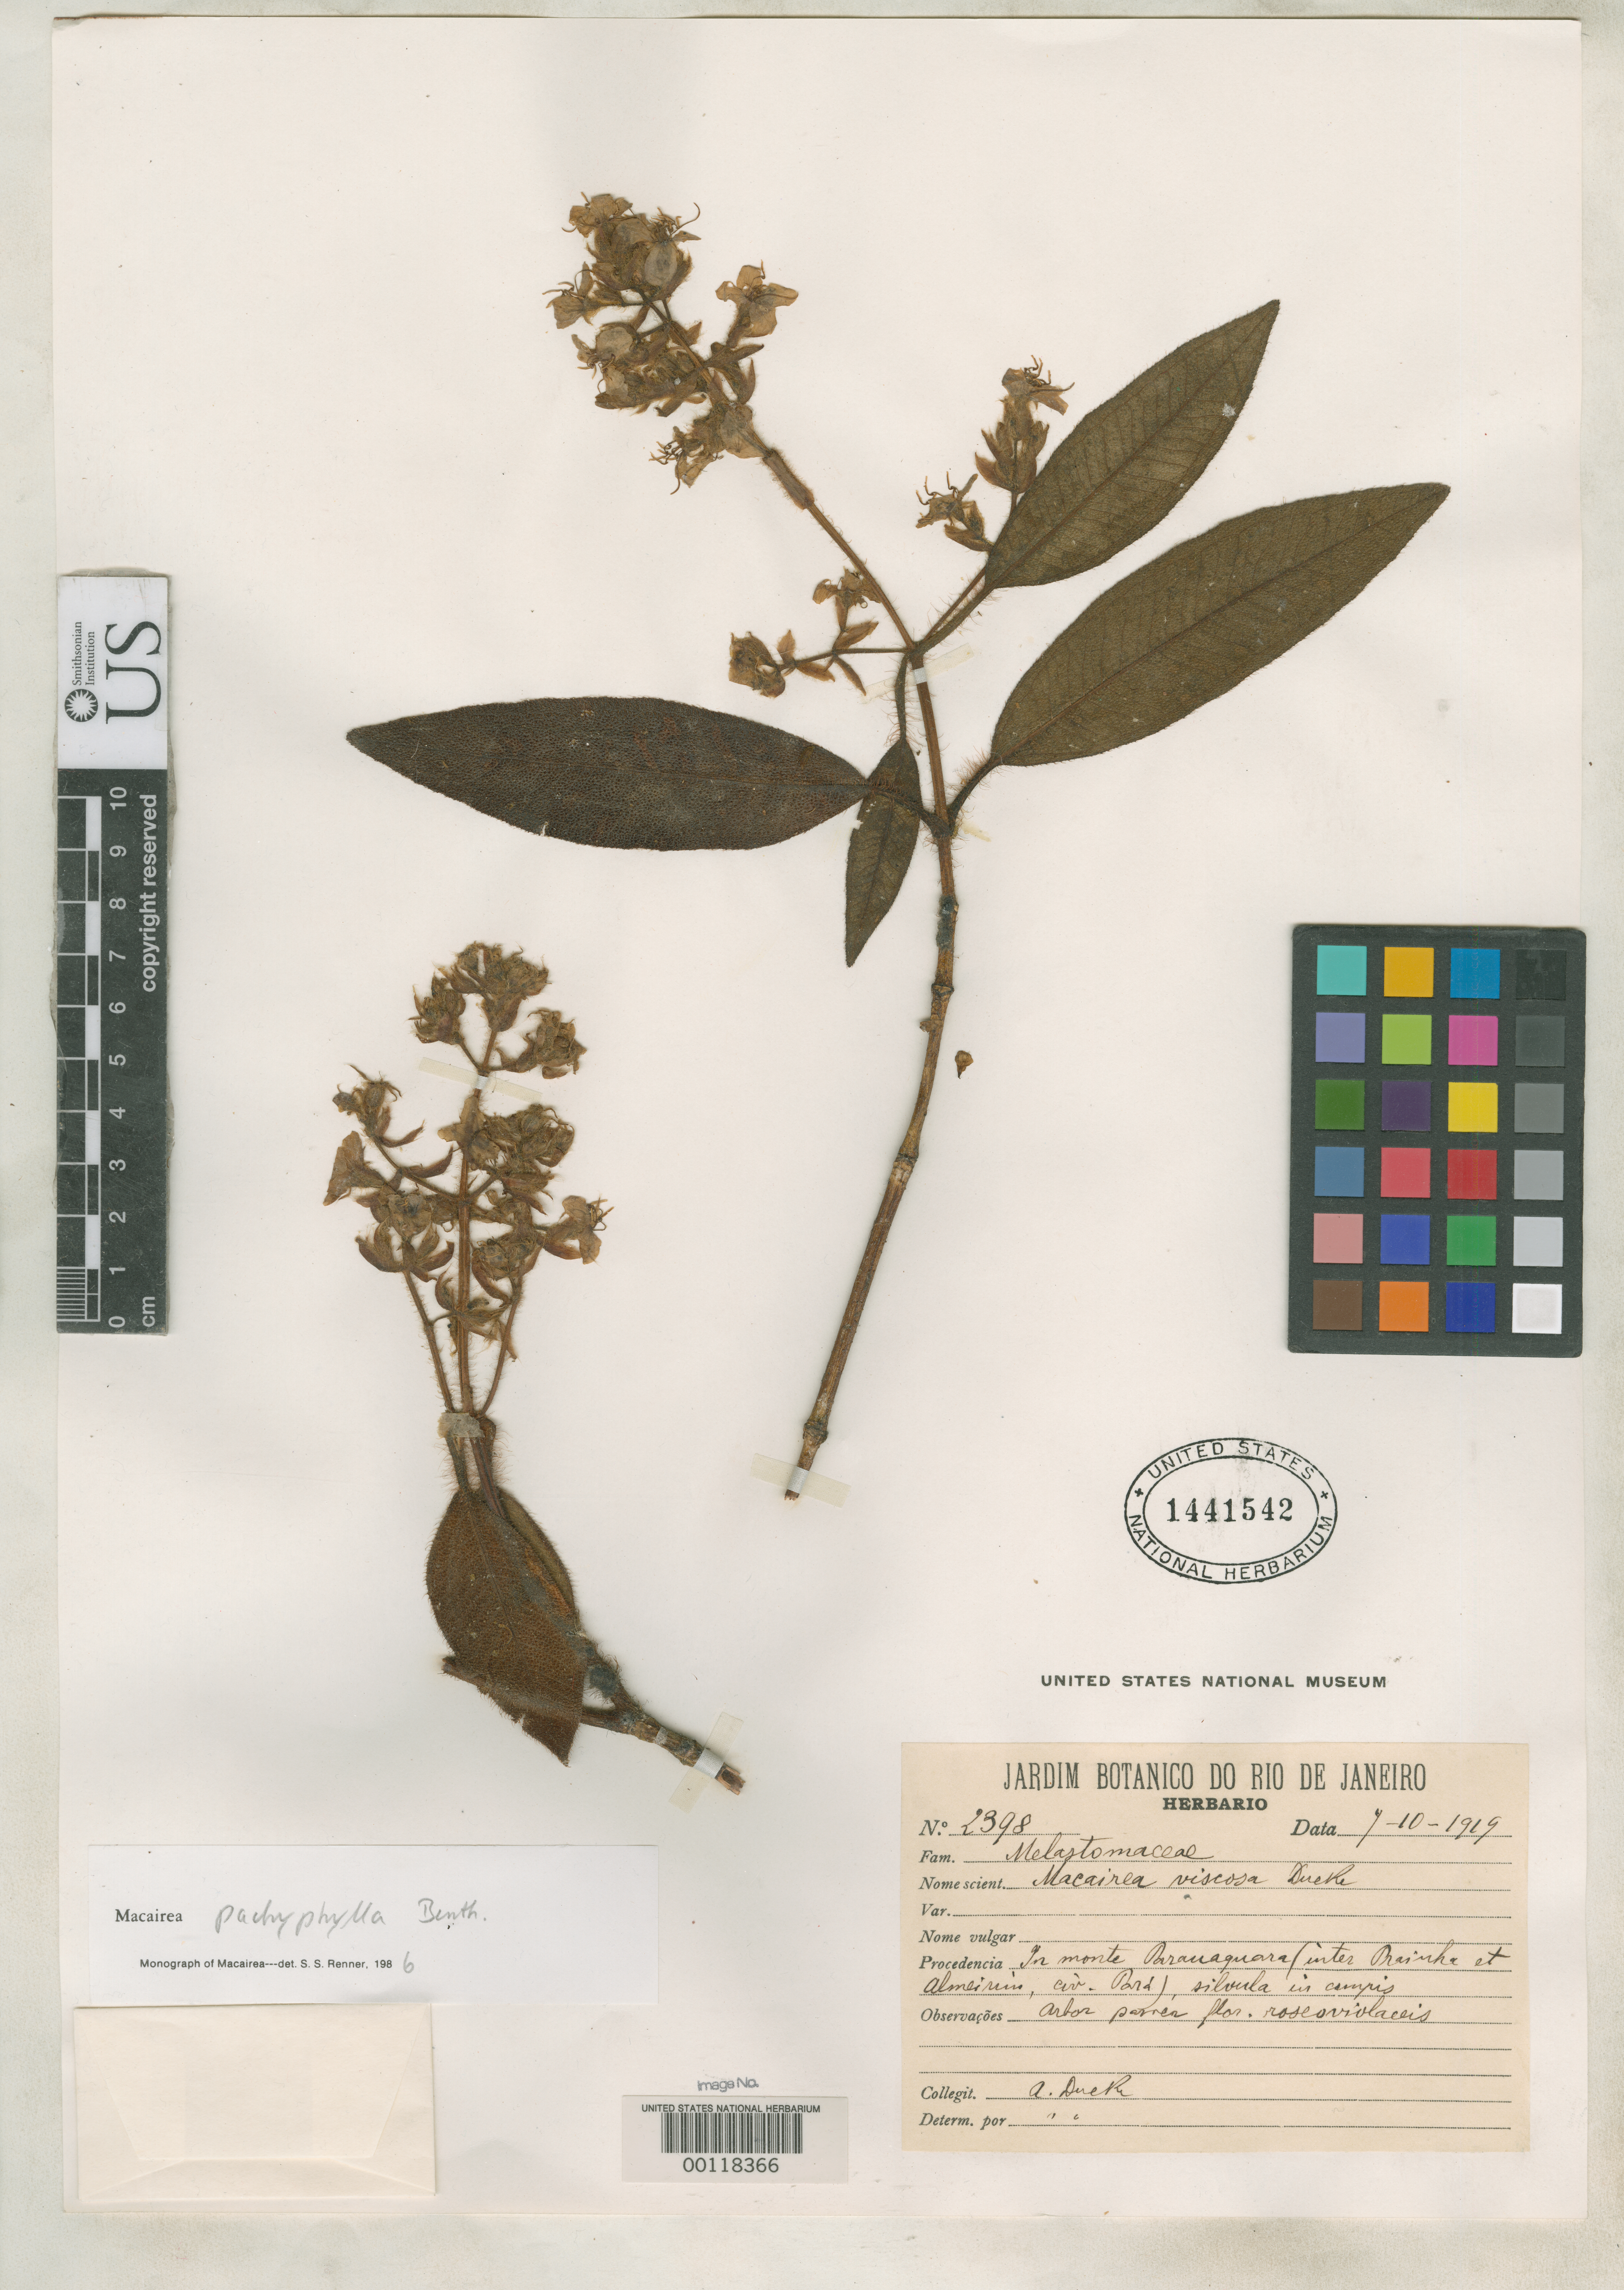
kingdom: Plantae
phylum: Tracheophyta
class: Magnoliopsida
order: Myrtales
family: Melastomataceae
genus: Macairea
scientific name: Macairea viscosa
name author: Ducke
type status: Isotype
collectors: A. Ducke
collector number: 2398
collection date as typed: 07 Oct 1919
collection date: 1919-10-07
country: Brazil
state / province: Pará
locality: Montis Parauaquara, prope Prainhacivitatis.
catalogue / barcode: US 1441542